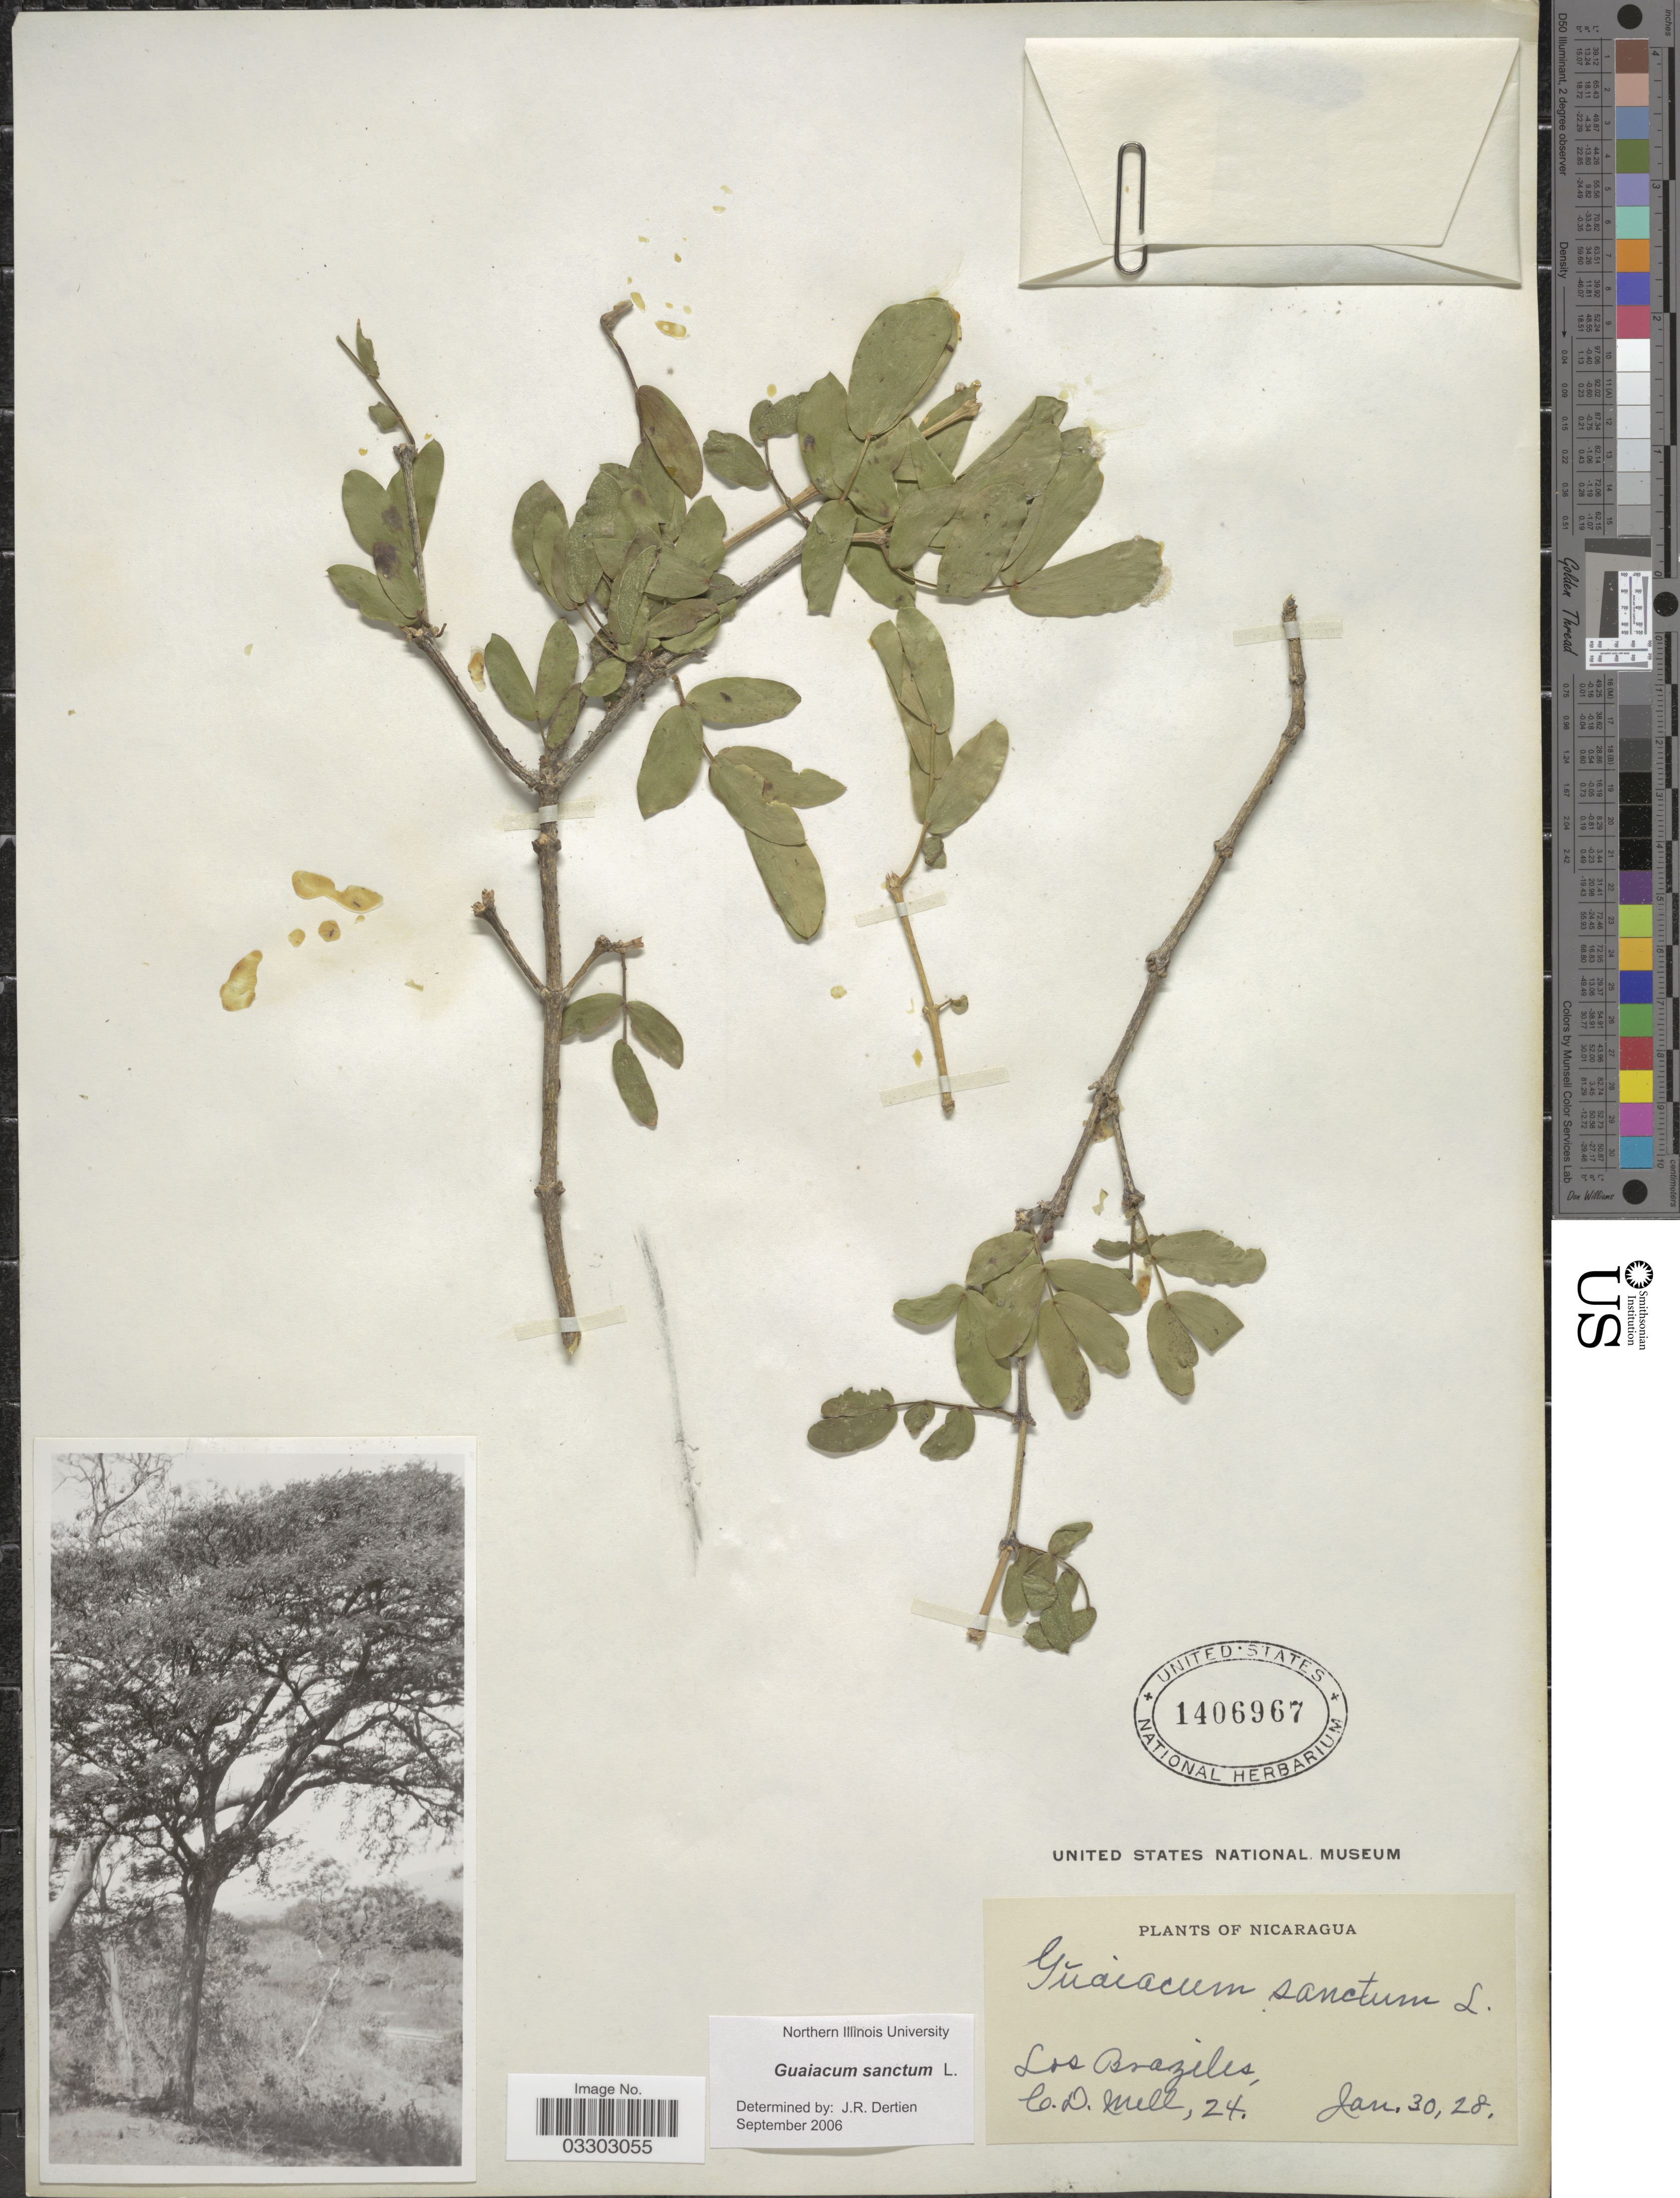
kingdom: Plantae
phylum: Tracheophyta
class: Magnoliopsida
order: Zygophyllales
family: Zygophyllaceae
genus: Guaiacum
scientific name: Guaiacum sanctum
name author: L.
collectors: C. D. Mell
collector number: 24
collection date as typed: Transcribed d/m/y: 30/1/28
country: Nicaragua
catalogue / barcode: US 1406967